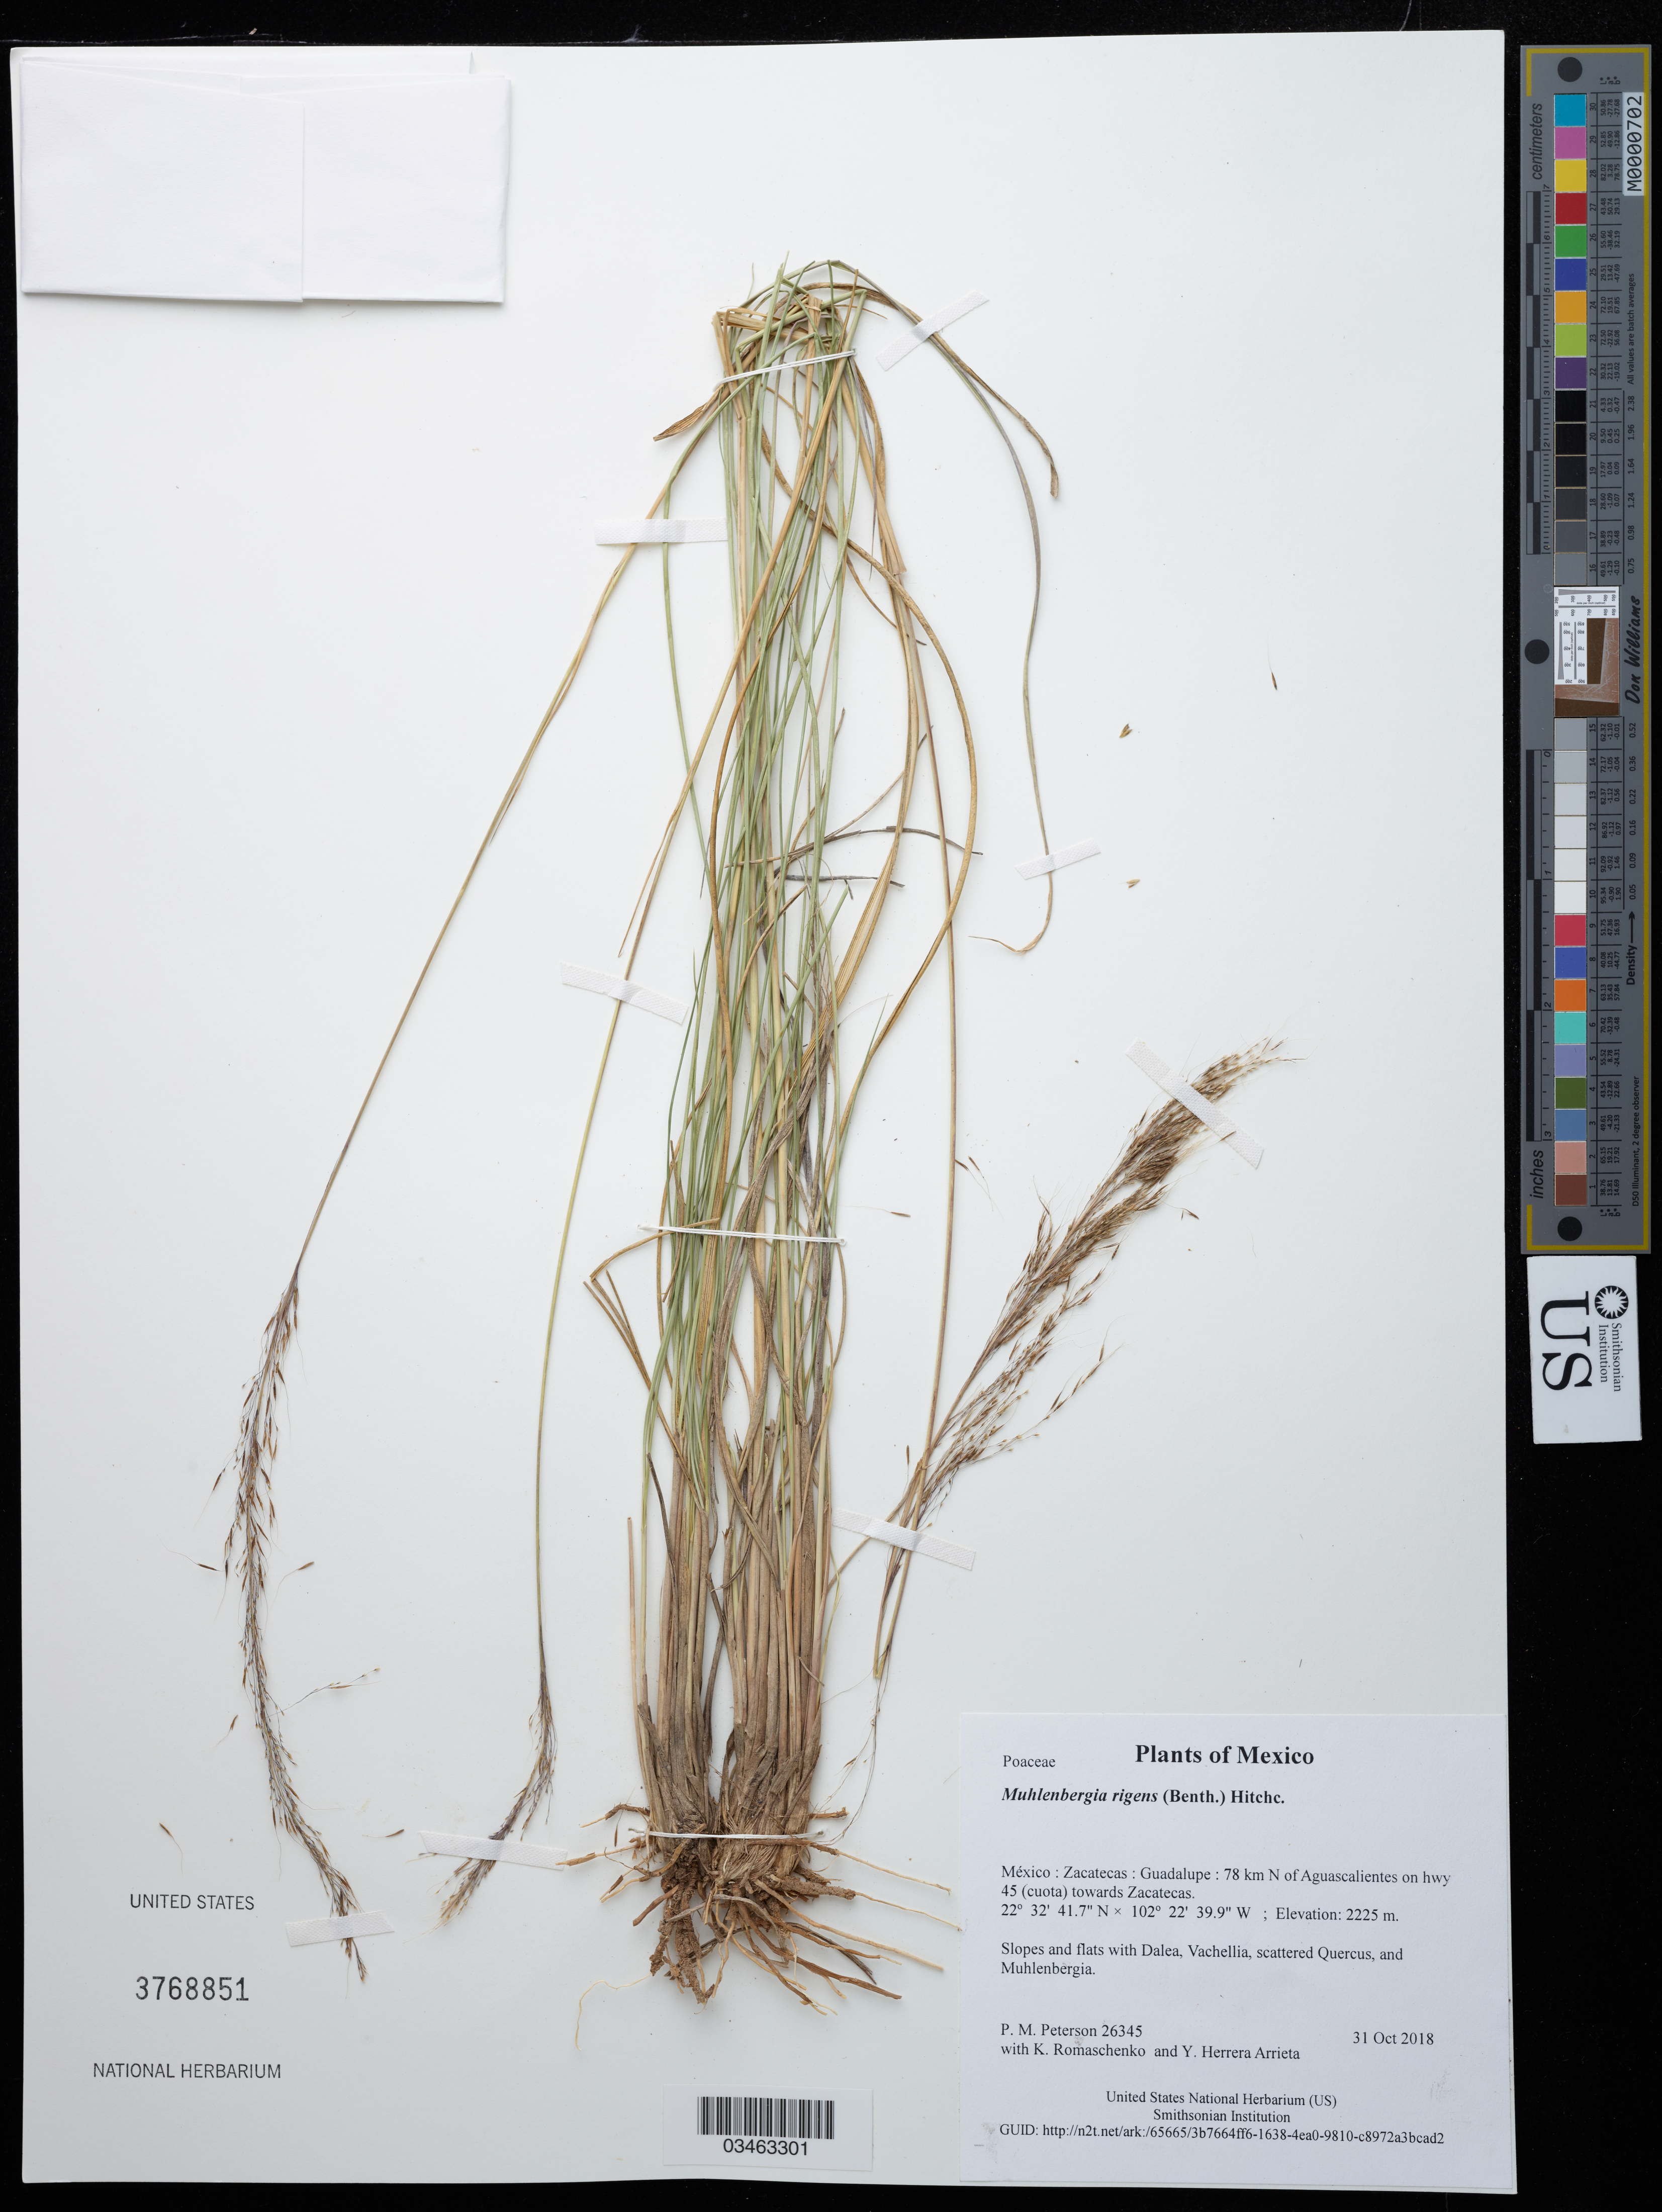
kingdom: Plantae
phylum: Tracheophyta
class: Liliopsida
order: Poales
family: Poaceae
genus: Muhlenbergia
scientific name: Muhlenbergia rigens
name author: (Benth.) Hitchc.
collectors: P. M. Peterson, K. Romaschenko & Y. Herrera Arrieta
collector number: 26345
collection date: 2018-10-31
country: México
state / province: Zacatecas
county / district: Guadalupe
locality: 78 km N of Aguascalientes on hwy 45 (cuota) towards Zacatecas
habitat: Slopes and flats with Dalea, Vachellia, scattered Quercus, and Muhlenbergia.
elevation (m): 2225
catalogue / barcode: US 3768851